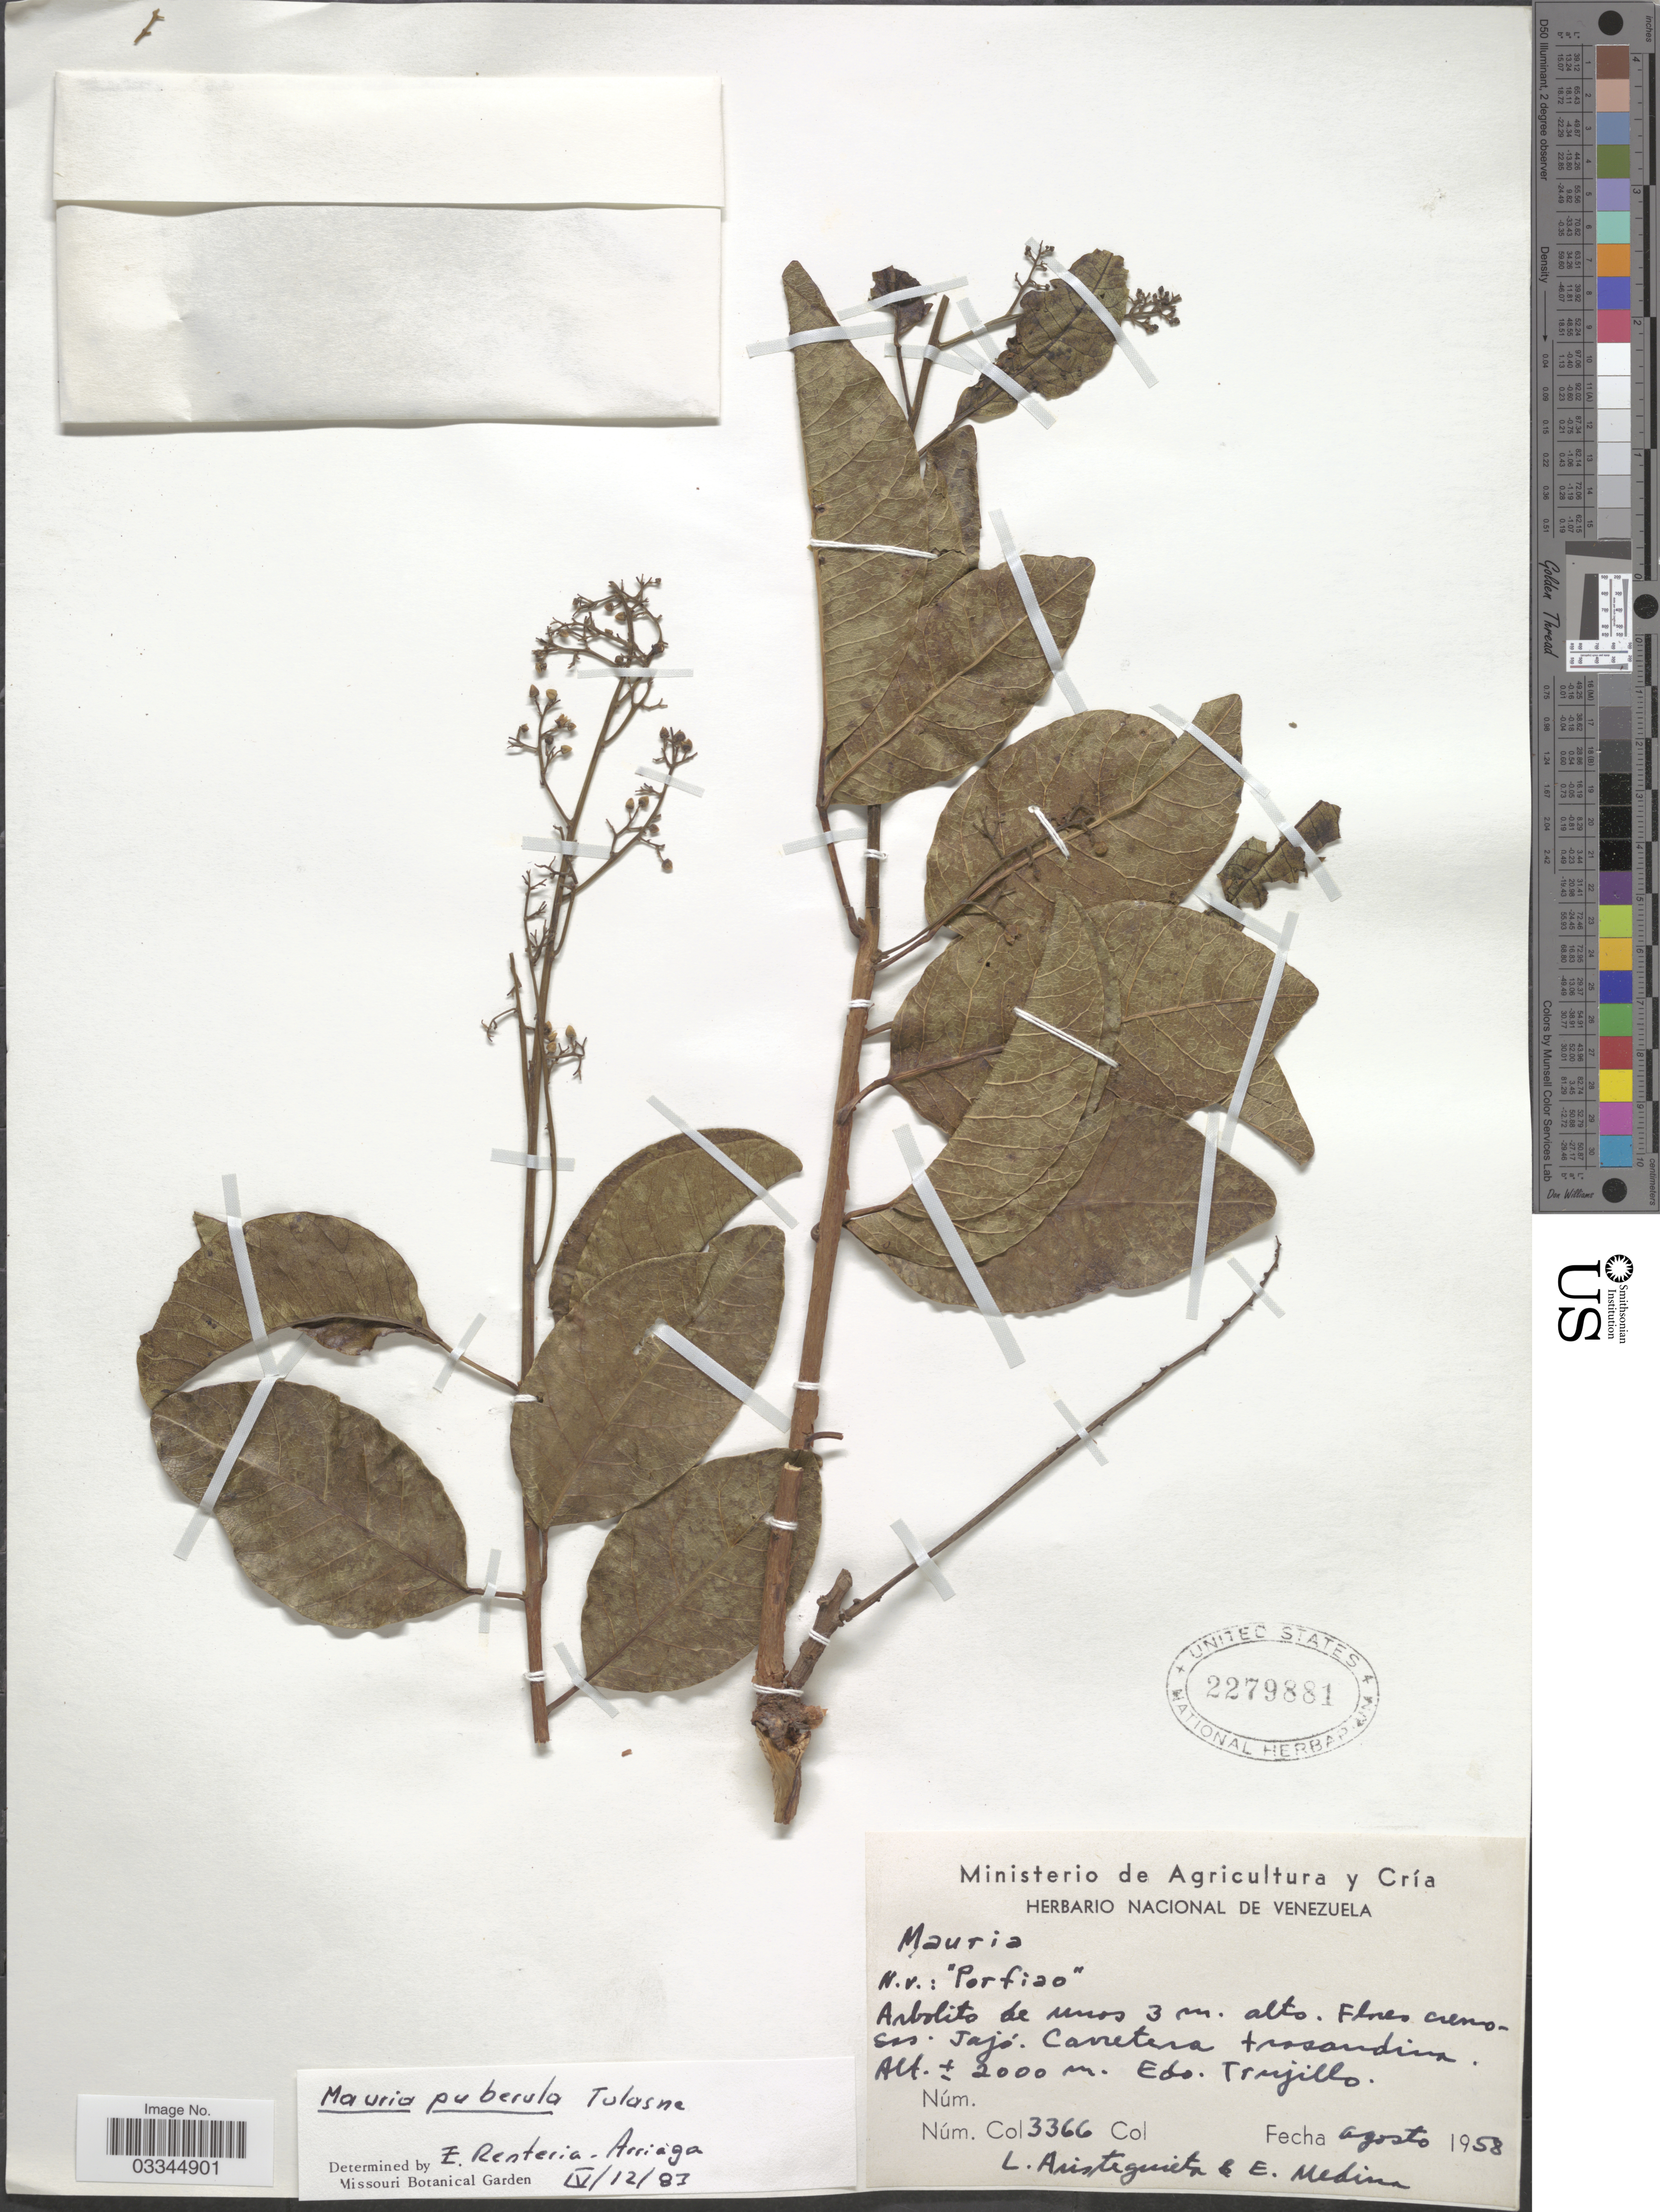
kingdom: Plantae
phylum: Tracheophyta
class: Magnoliopsida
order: Sapindales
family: Anacardiaceae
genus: Mauria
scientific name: Mauria puberula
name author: Tul.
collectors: L. Aristeguieta & E. Medina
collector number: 3366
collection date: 1958-08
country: Venezuela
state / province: Trujillo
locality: Jajó. Carretera trasandina.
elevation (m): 2000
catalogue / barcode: US 2279881